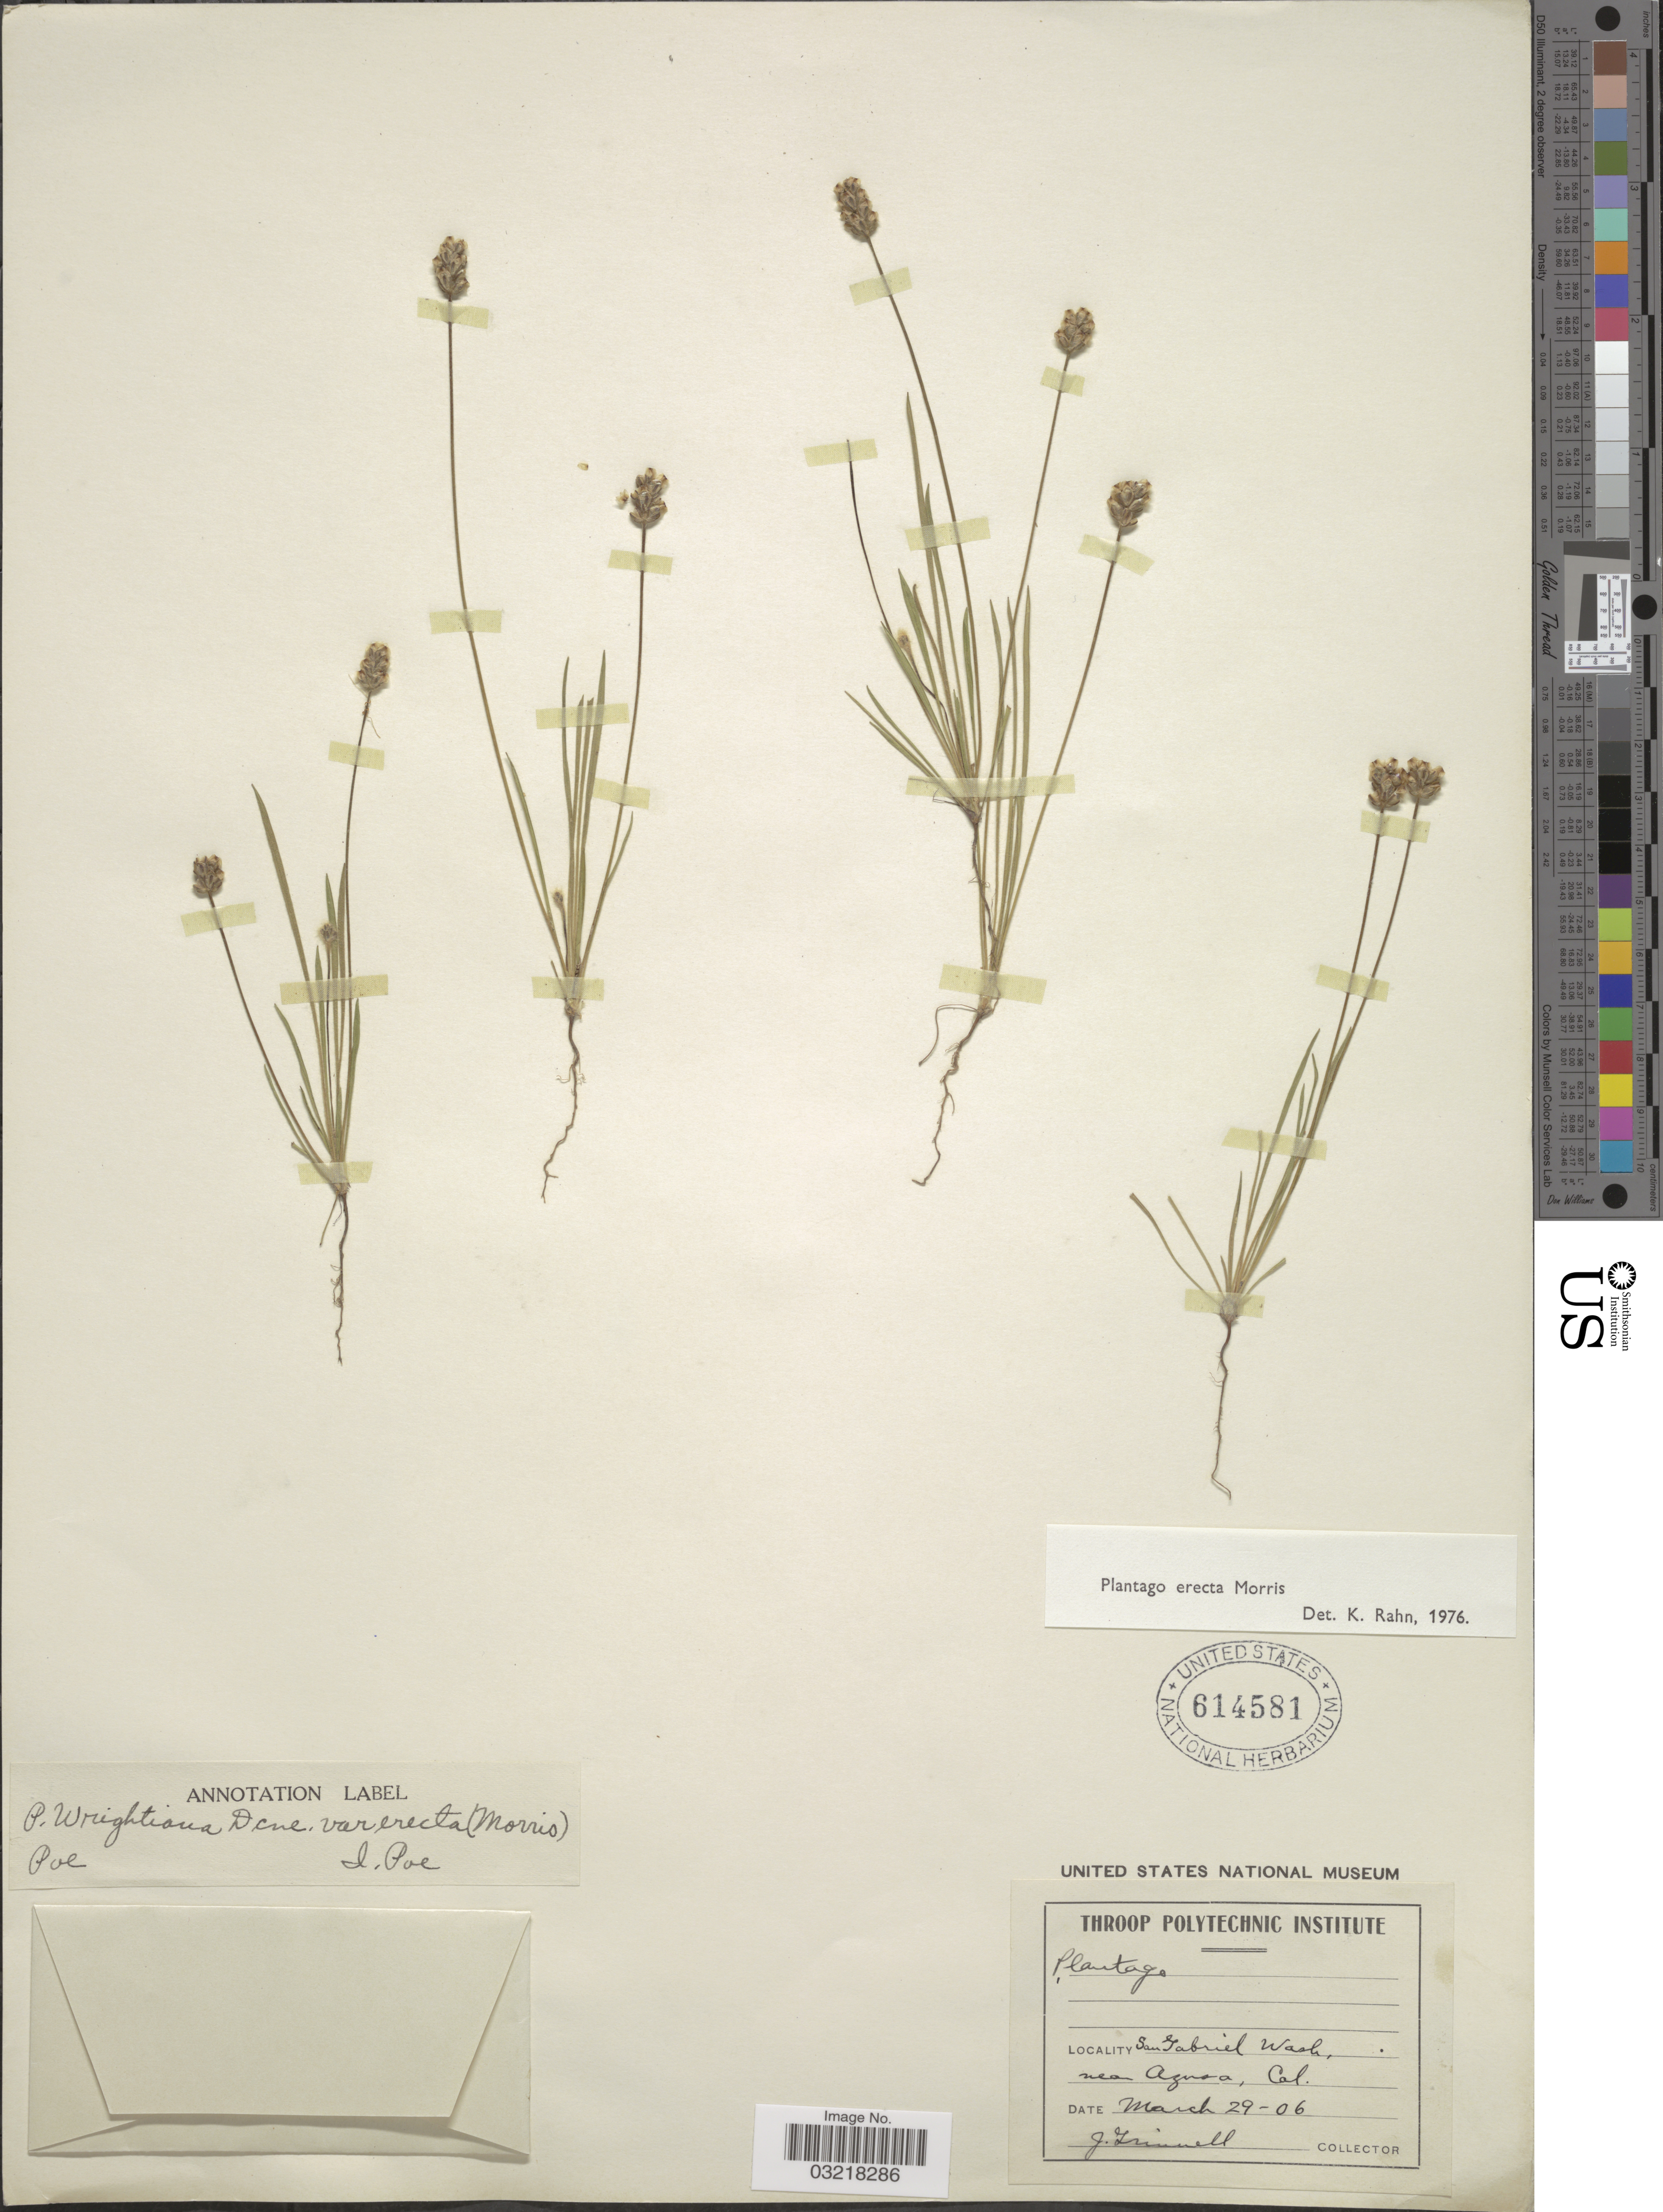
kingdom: Plantae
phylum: Tracheophyta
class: Magnoliopsida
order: Lamiales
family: Plantaginaceae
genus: Plantago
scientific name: Plantago erecta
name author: Morris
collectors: J. Grinnell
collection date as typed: Transcribed d/m/y: 29/3/6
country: United States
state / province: California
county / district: Los Angeles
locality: San Gabriel Wash, near Agnora.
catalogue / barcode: US 614581